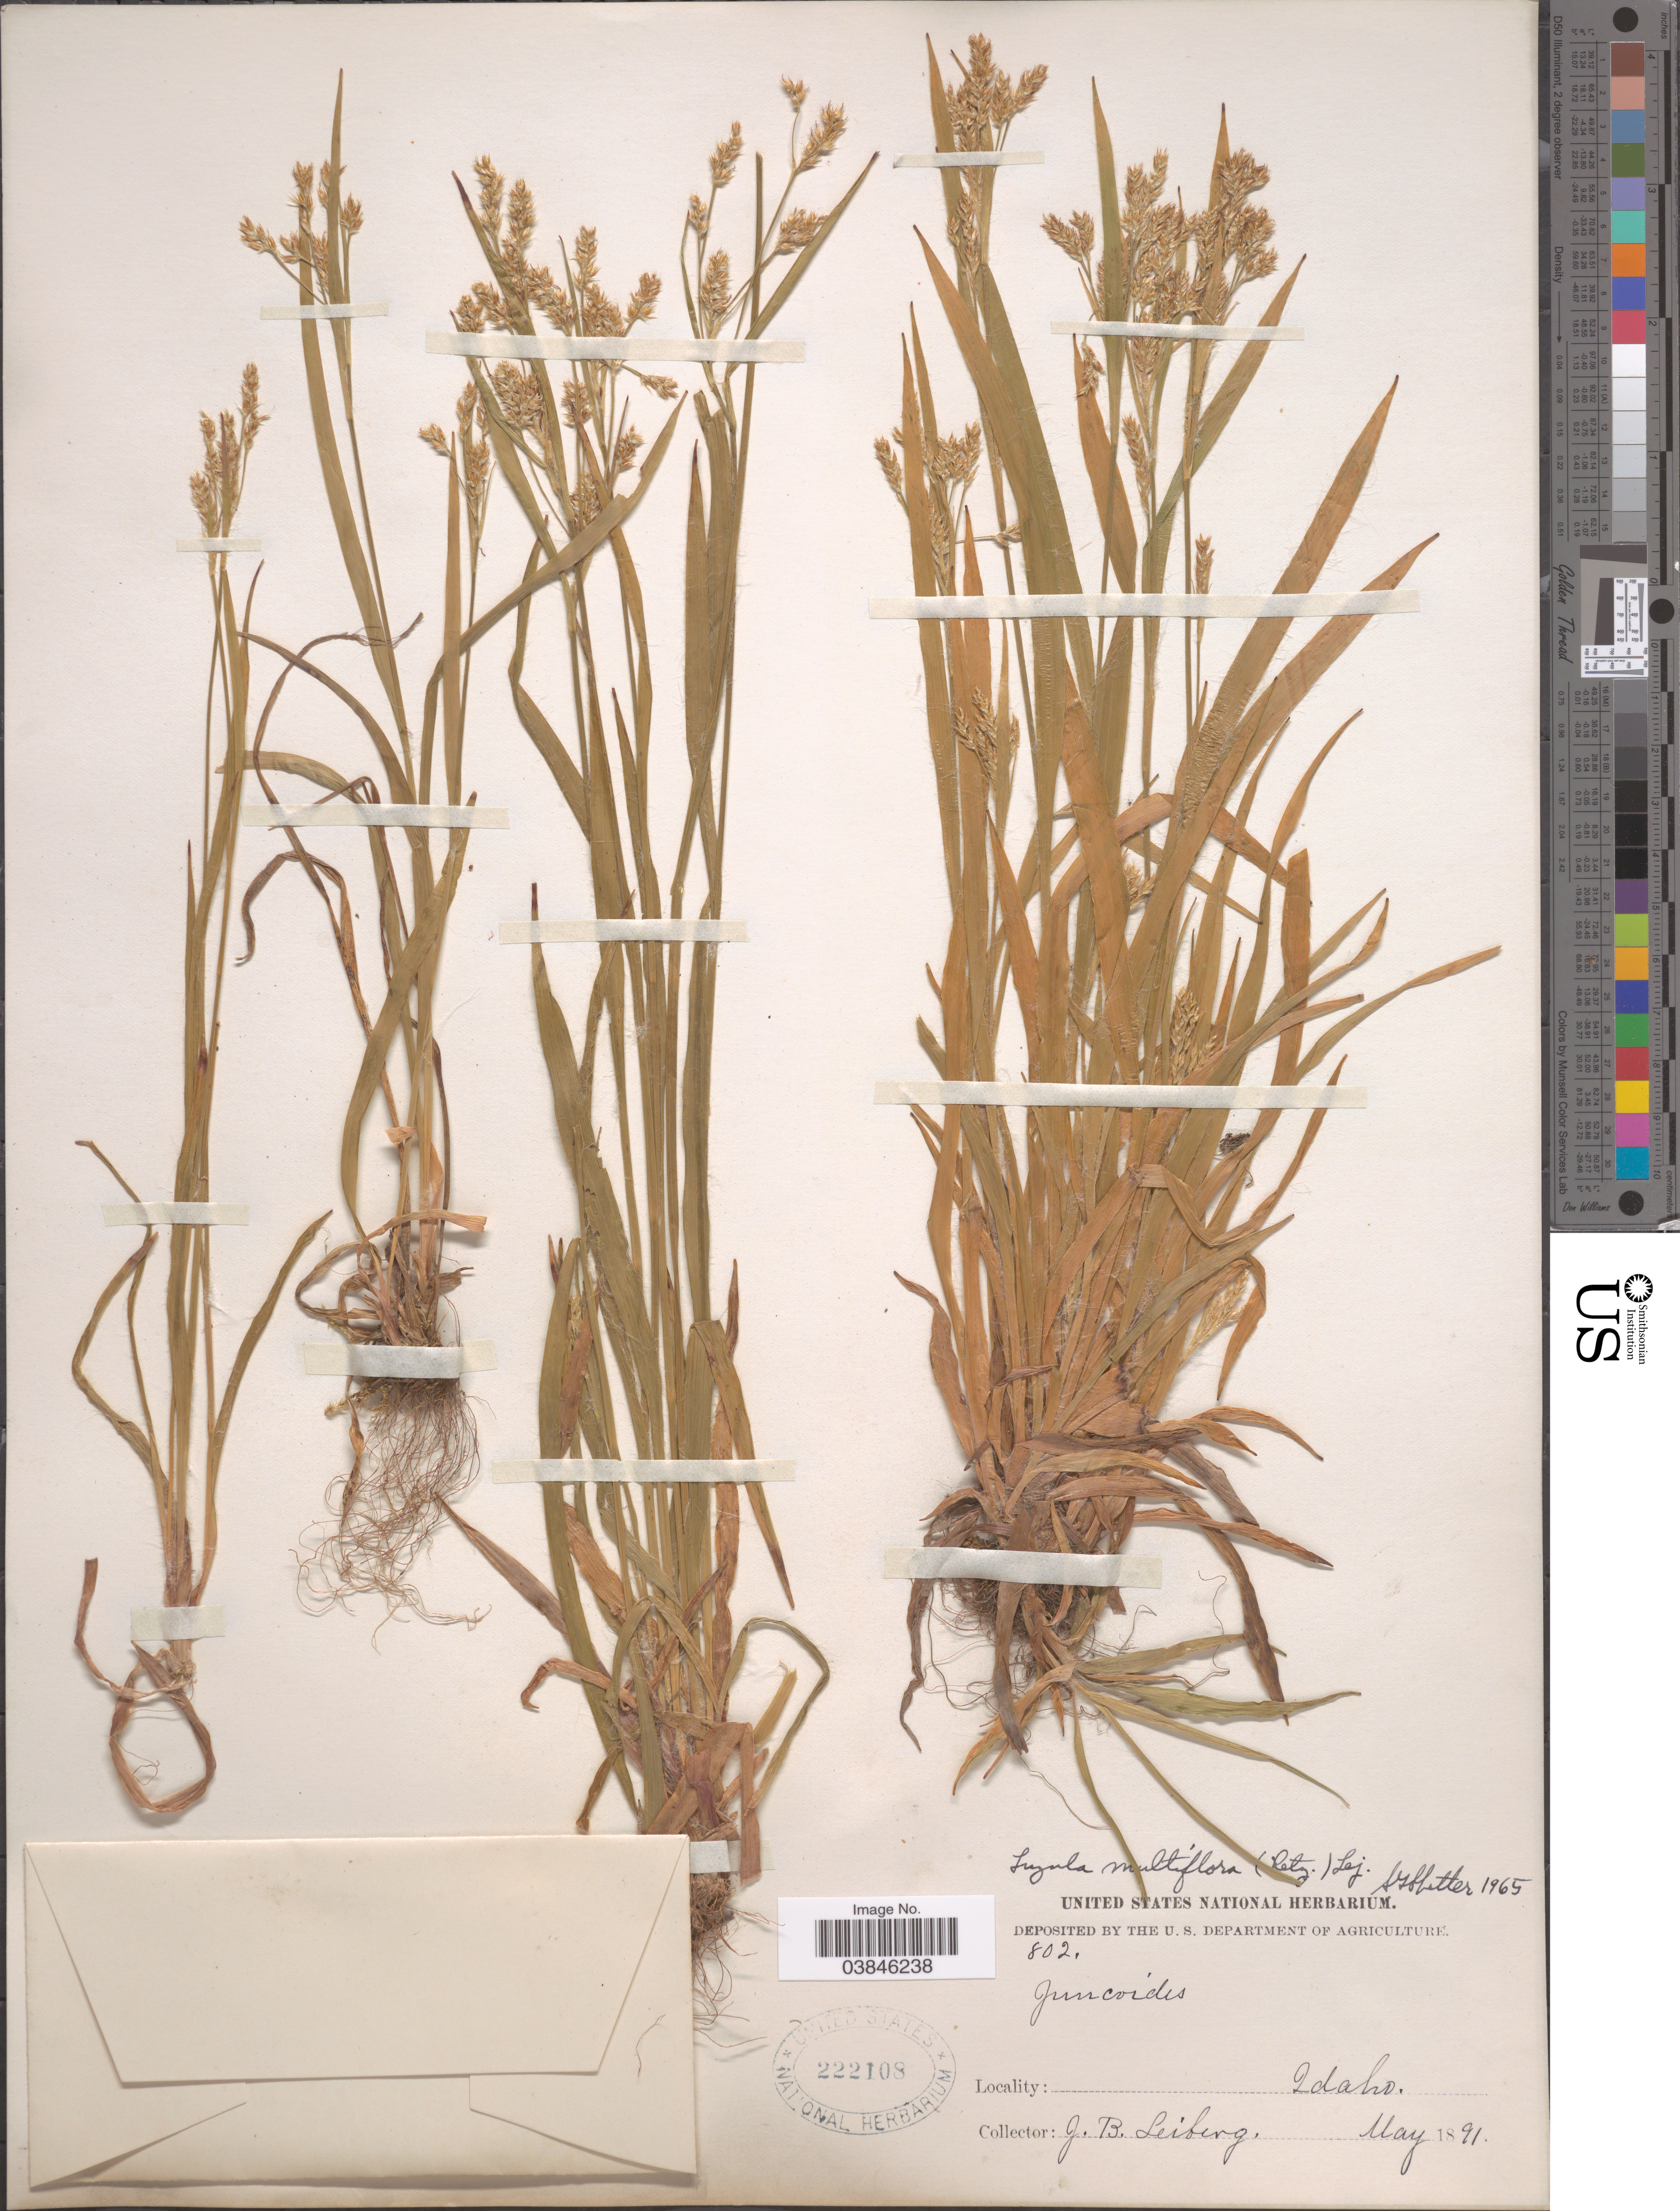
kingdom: Plantae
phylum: Tracheophyta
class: Liliopsida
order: Poales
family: Juncaceae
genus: Luzula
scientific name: Luzula multiflora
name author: (Ehrh.) Lej.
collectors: J. B. Leiberg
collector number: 802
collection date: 1891-05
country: United States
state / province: Idaho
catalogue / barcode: US 222108